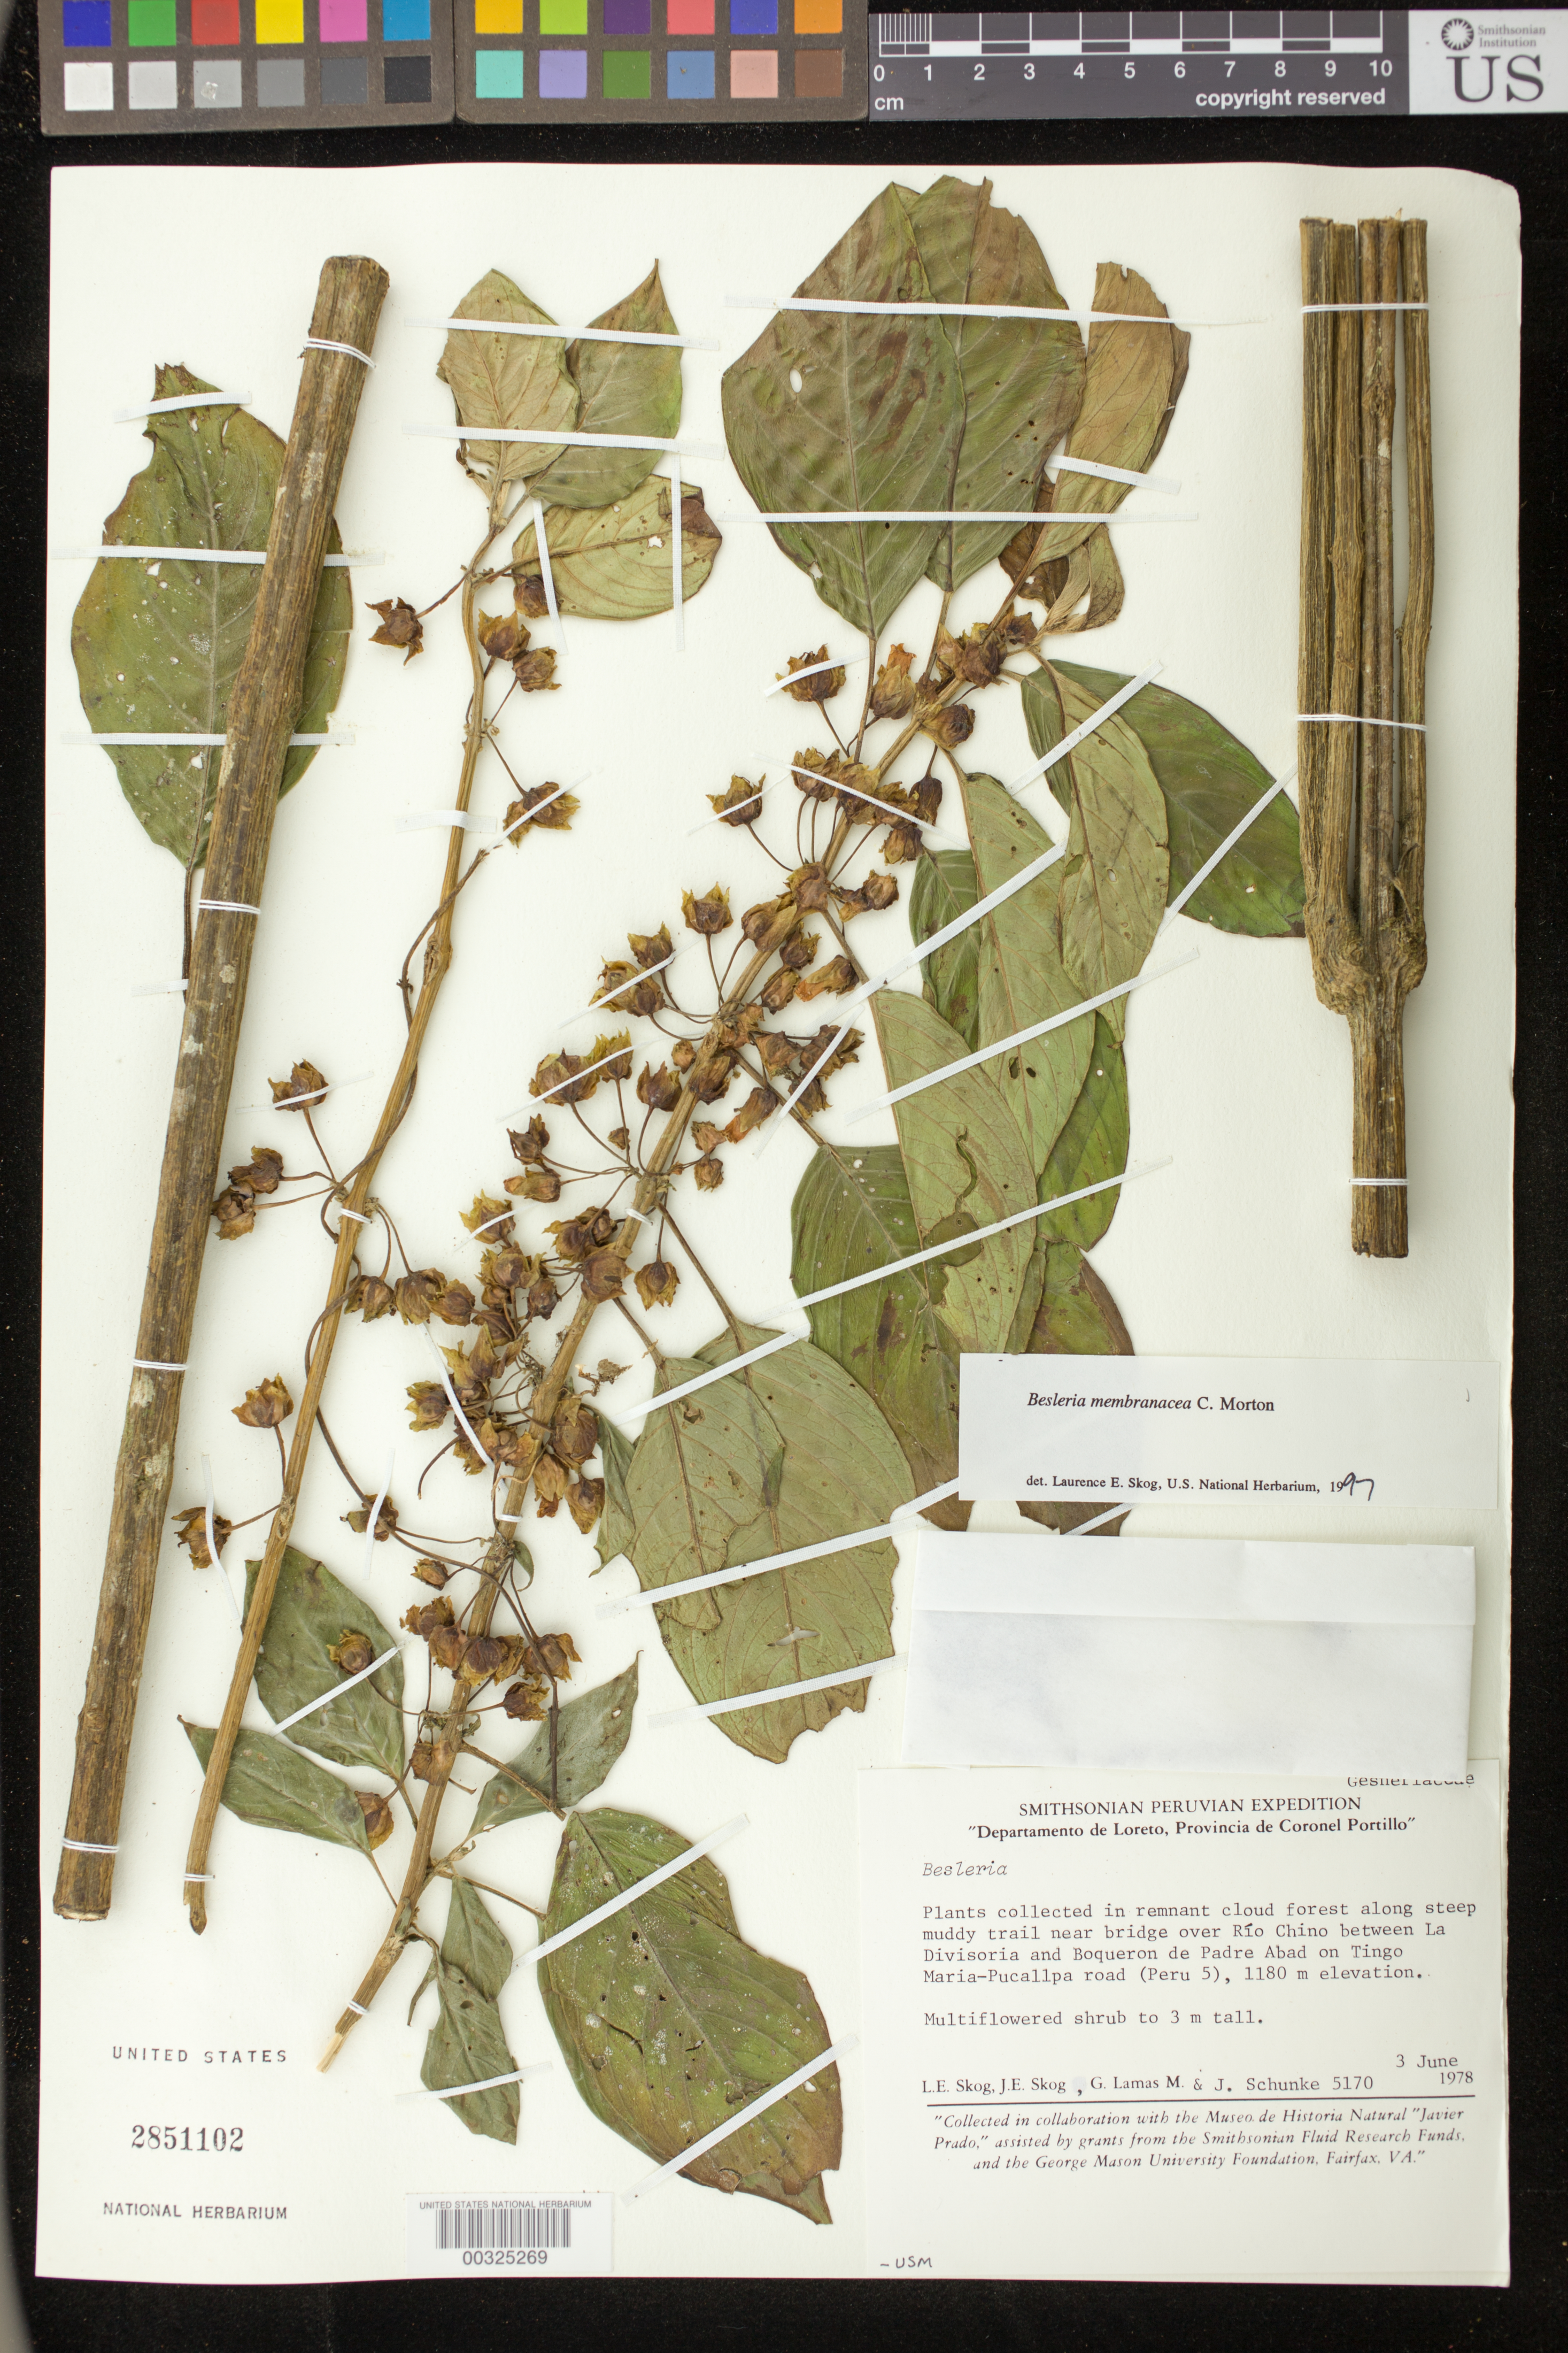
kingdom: Plantae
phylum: Tracheophyta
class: Magnoliopsida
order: Lamiales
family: Gesneriaceae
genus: Besleria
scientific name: Besleria membranacea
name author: C.V. Morton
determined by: Skog, Laurence E.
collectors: L. E. Skog, J. E. Skog, G. Lamas M. & J. Schunke Vigo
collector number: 5170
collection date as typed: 03 Jun 1978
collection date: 1978-06-03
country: Peru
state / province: Loreto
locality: Prov. Coronel Portillo; near bridge over Río Chino between La Divisoria and Boqueron de Padre Abad on Tingo Maria - Pucallpa road (Peru 5)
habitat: Remnant cloud forest along steep muddy trail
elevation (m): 1180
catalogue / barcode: US 2851102